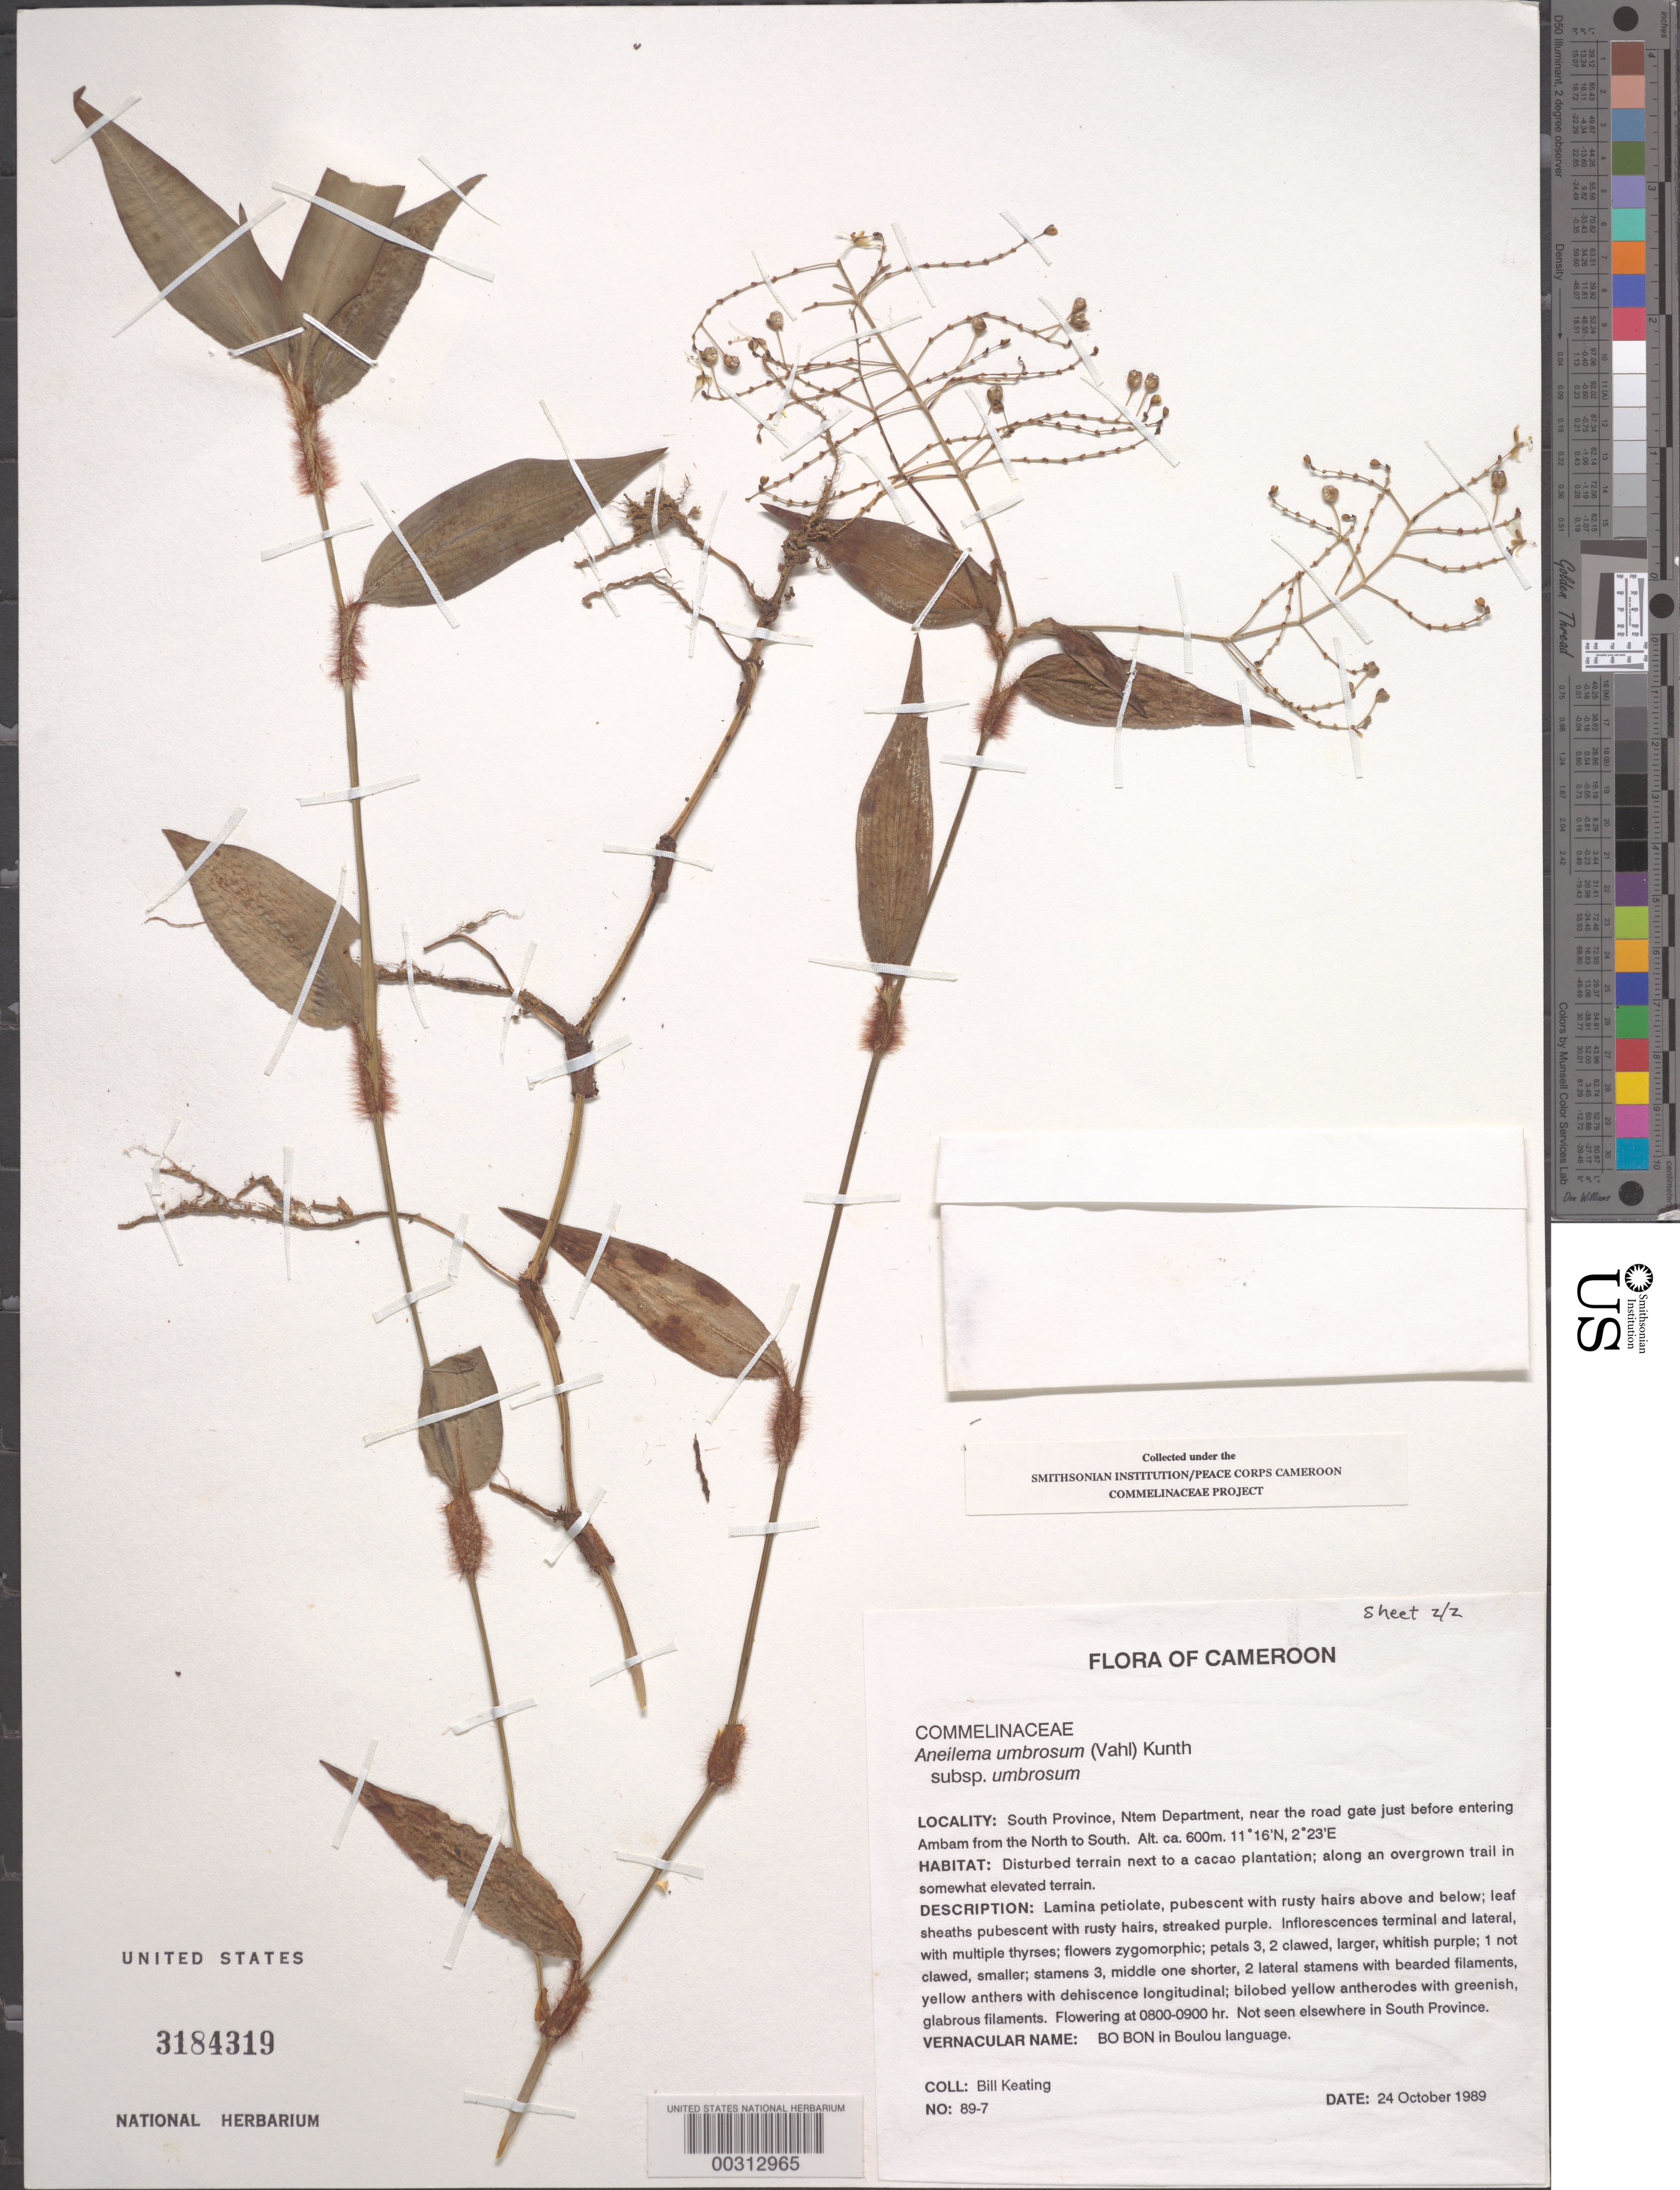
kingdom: Plantae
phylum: Tracheophyta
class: Liliopsida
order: Commelinales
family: Commelinaceae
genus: Aneilema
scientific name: Aneilema umbrosum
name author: (Vahl) Kunth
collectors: B. Keating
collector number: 89-7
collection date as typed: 24 Oct 1989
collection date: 1989-10-24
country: Cameroon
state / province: Sud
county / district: Ntem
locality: Near ambam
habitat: Disturbed terrain next to a cacao plantation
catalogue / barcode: US 3184319